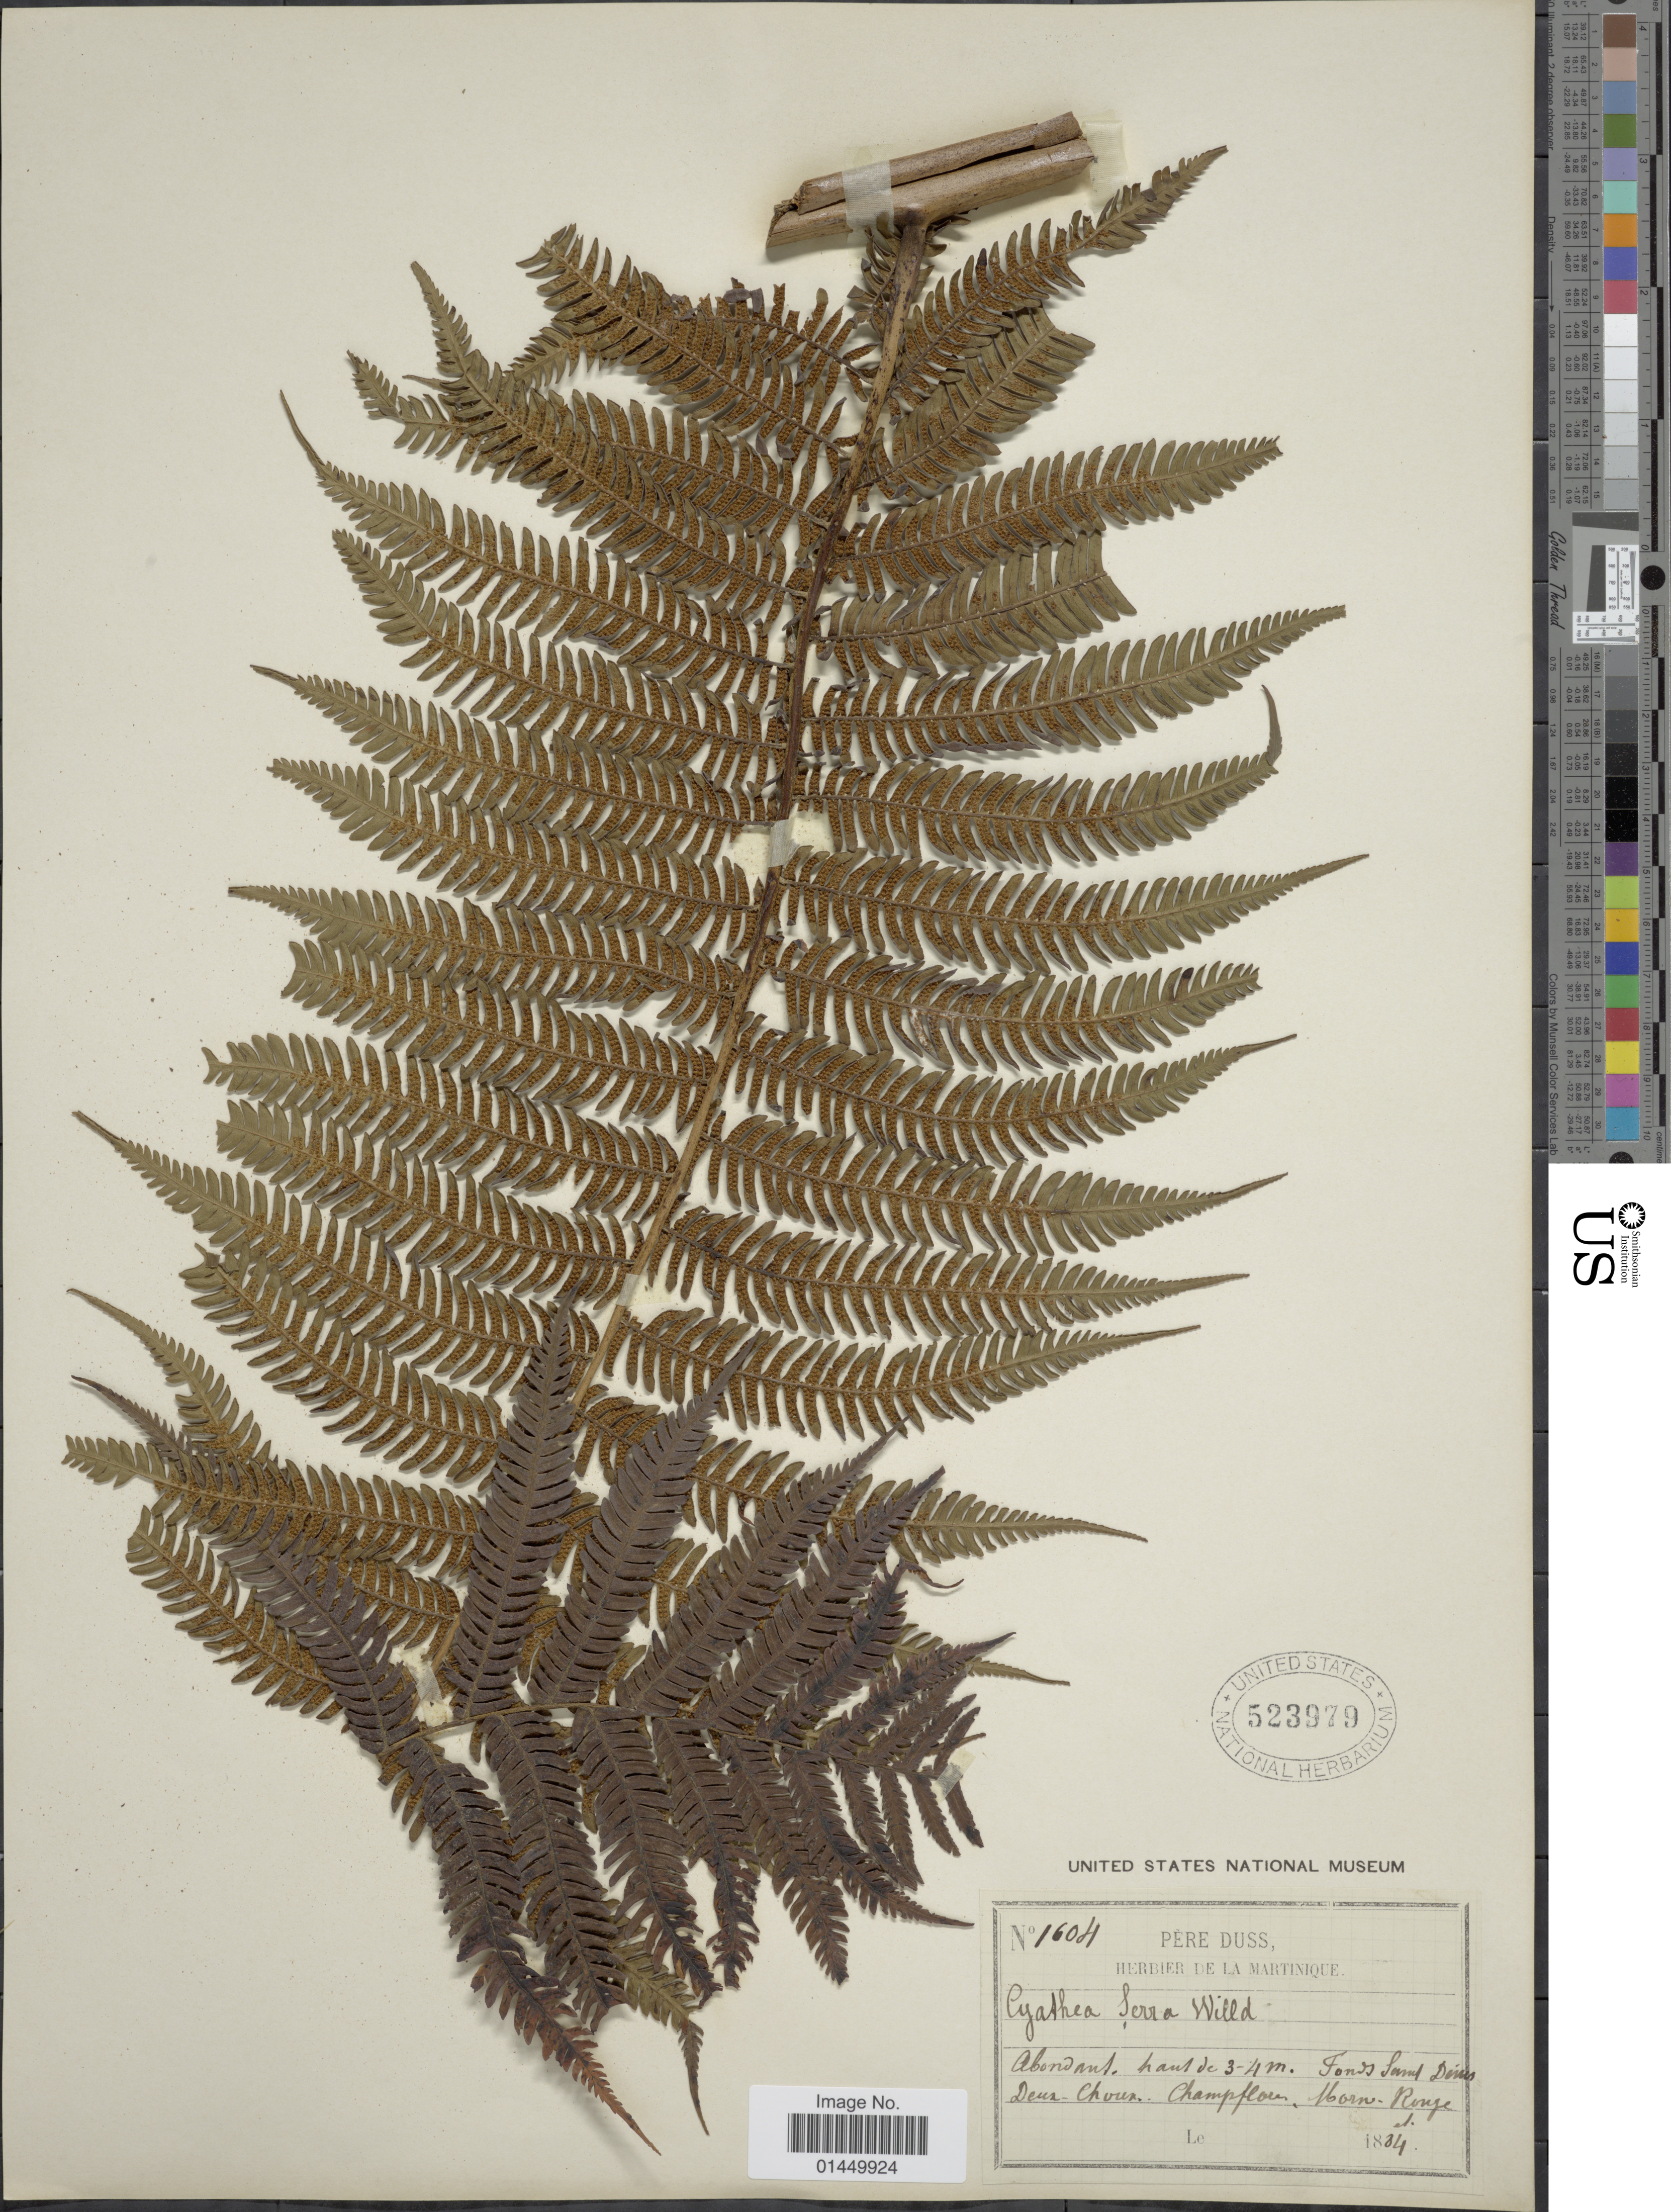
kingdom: Plantae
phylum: Tracheophyta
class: Polypodiopsida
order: Cyatheales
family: Cyatheaceae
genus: Cyathea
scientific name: Cyathea arborea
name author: (L.) Sm.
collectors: Père Duss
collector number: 1604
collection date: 1884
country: Martinique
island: Martinique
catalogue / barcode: US 523979